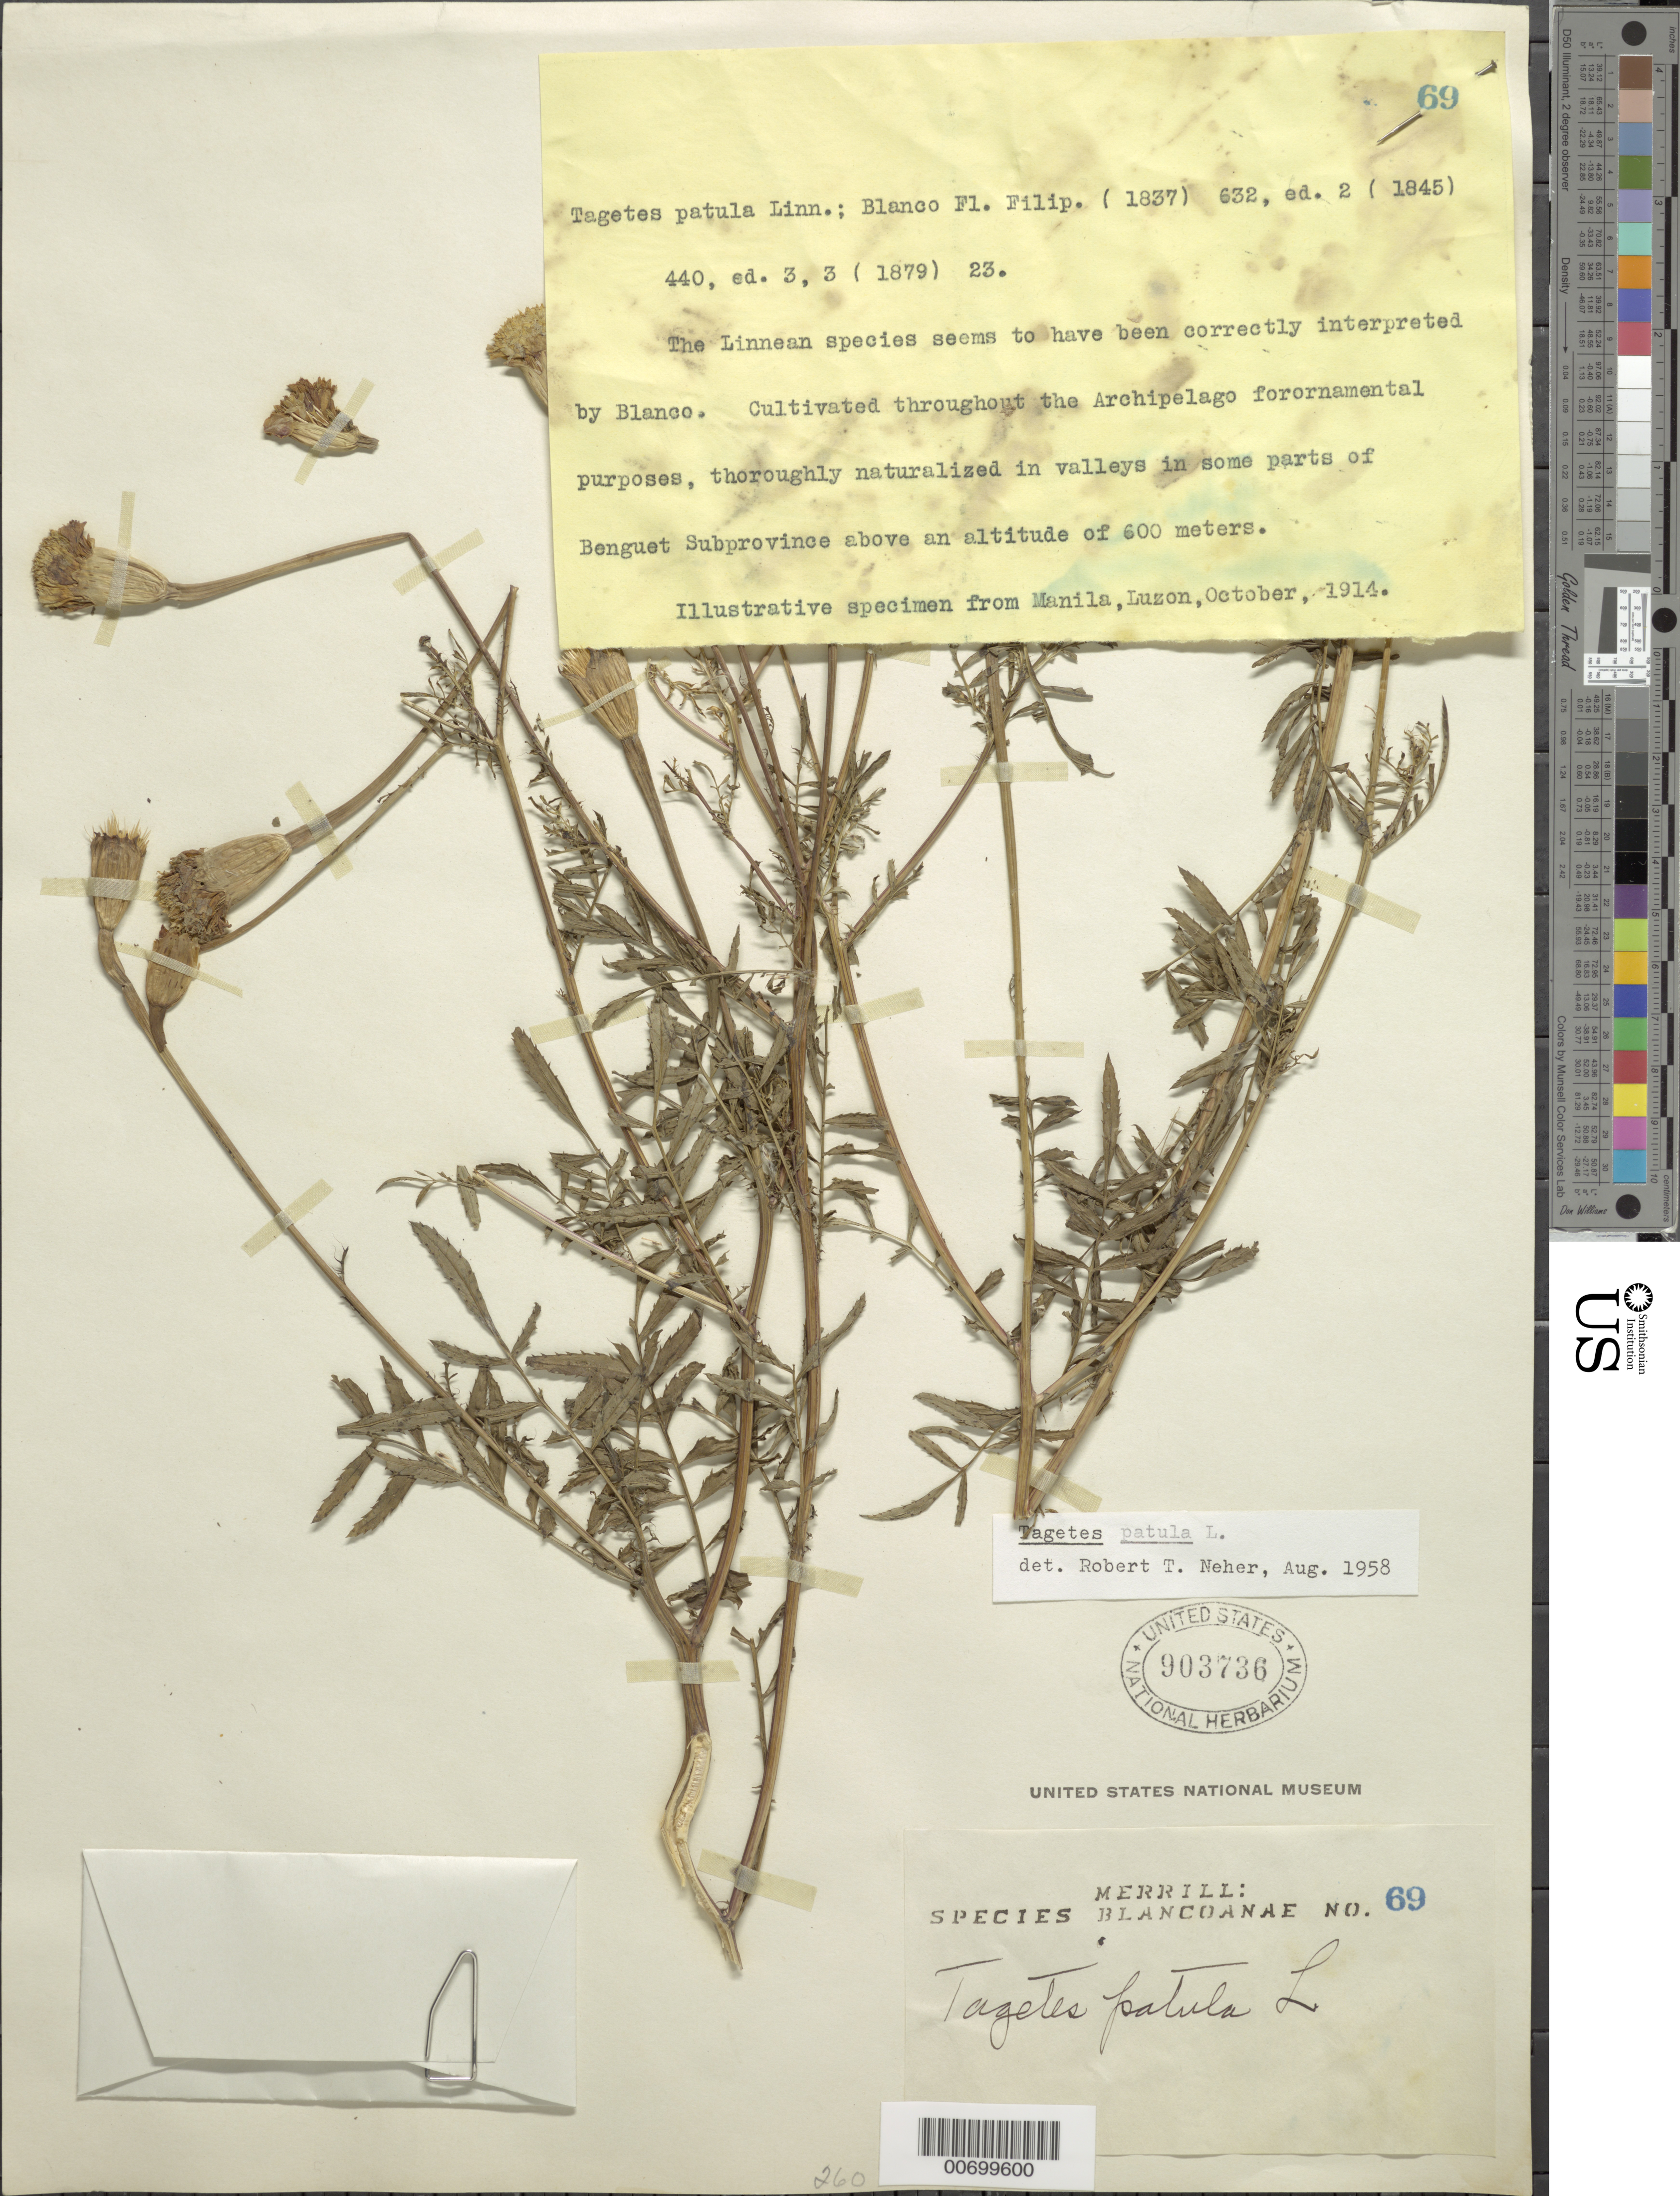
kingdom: Plantae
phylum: Tracheophyta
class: Magnoliopsida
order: Asterales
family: Asteraceae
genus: Tagetes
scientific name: Tagetes patula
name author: L.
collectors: Merrill, --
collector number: Sp. Blancoan. 0069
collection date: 1914-10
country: Philippines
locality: Manila, Luzon [unsure placement]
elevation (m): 600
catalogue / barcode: US 903736